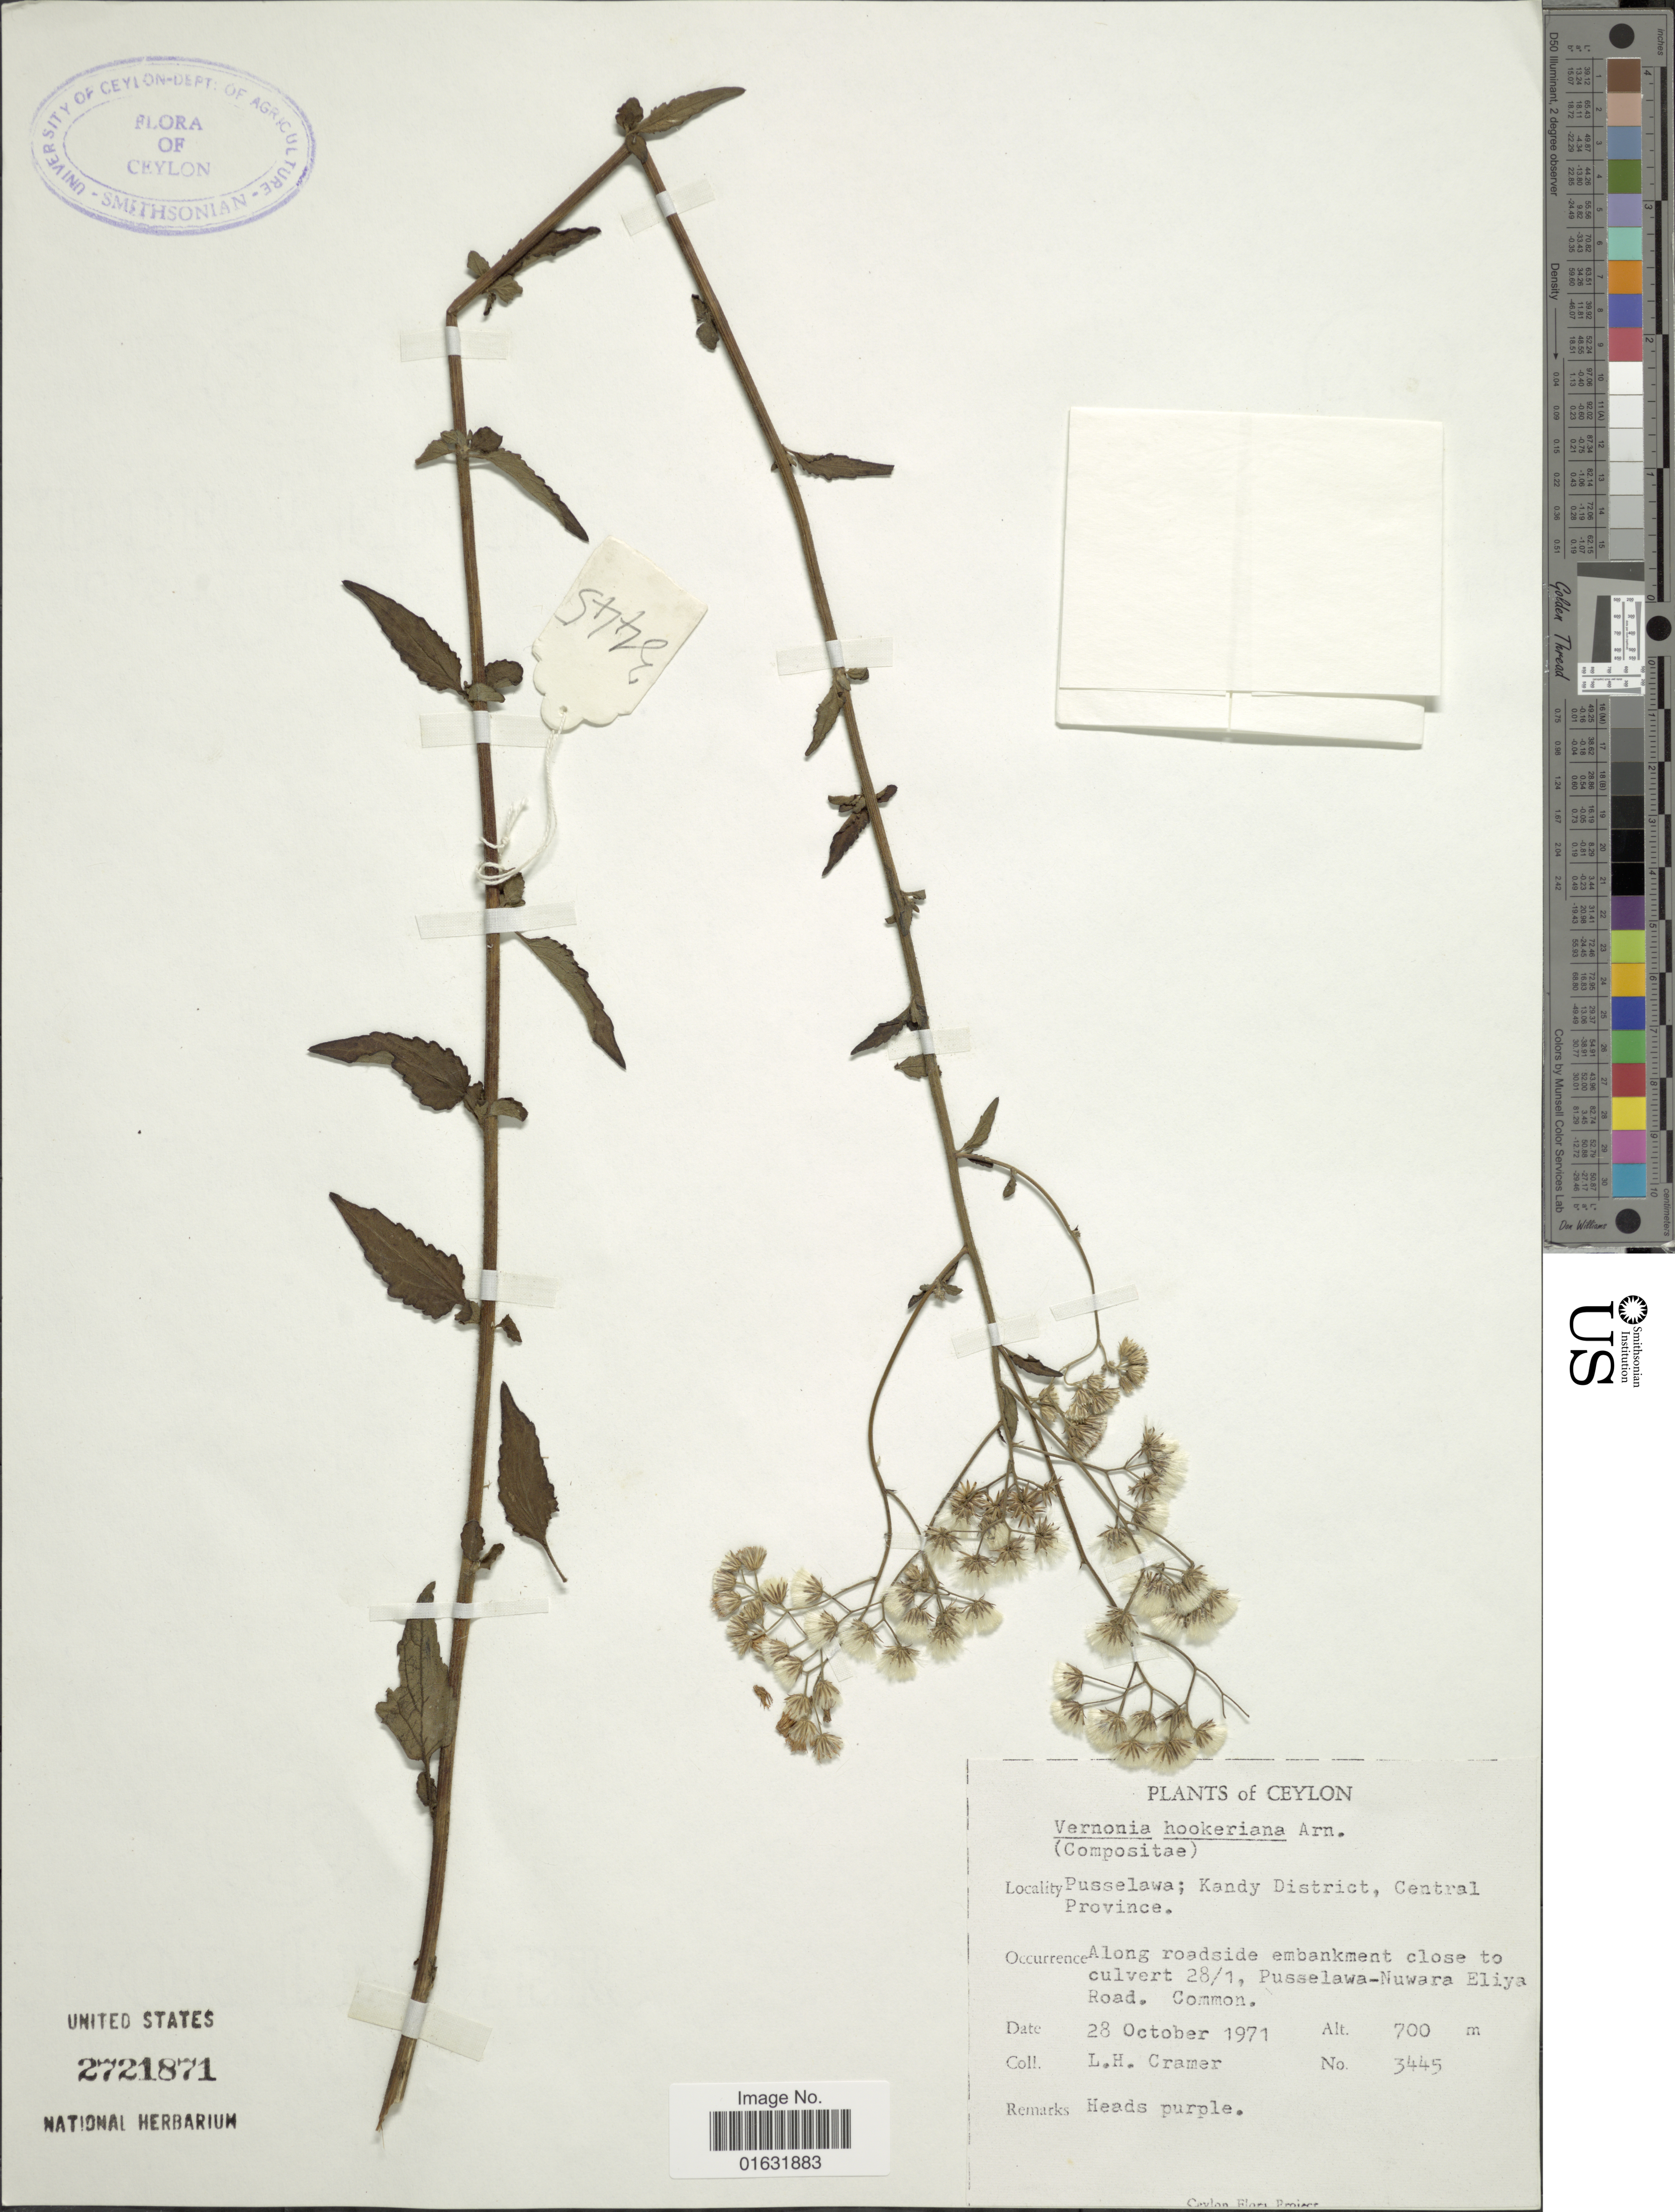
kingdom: Plantae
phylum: Tracheophyta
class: Magnoliopsida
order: Asterales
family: Asteraceae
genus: Cyanthillium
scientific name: Cyanthillium hookerianum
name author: (Arn.) H. Rob.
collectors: L. H. Cramer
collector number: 3445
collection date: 1971-10-28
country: Sri Lanka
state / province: Central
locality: Ceylon, Pusselawa; Kandy District, Along roadside embankment close to culvert 28/1, Pusselawa-Nuwara Eliya Road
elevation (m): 700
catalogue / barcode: US 2721871